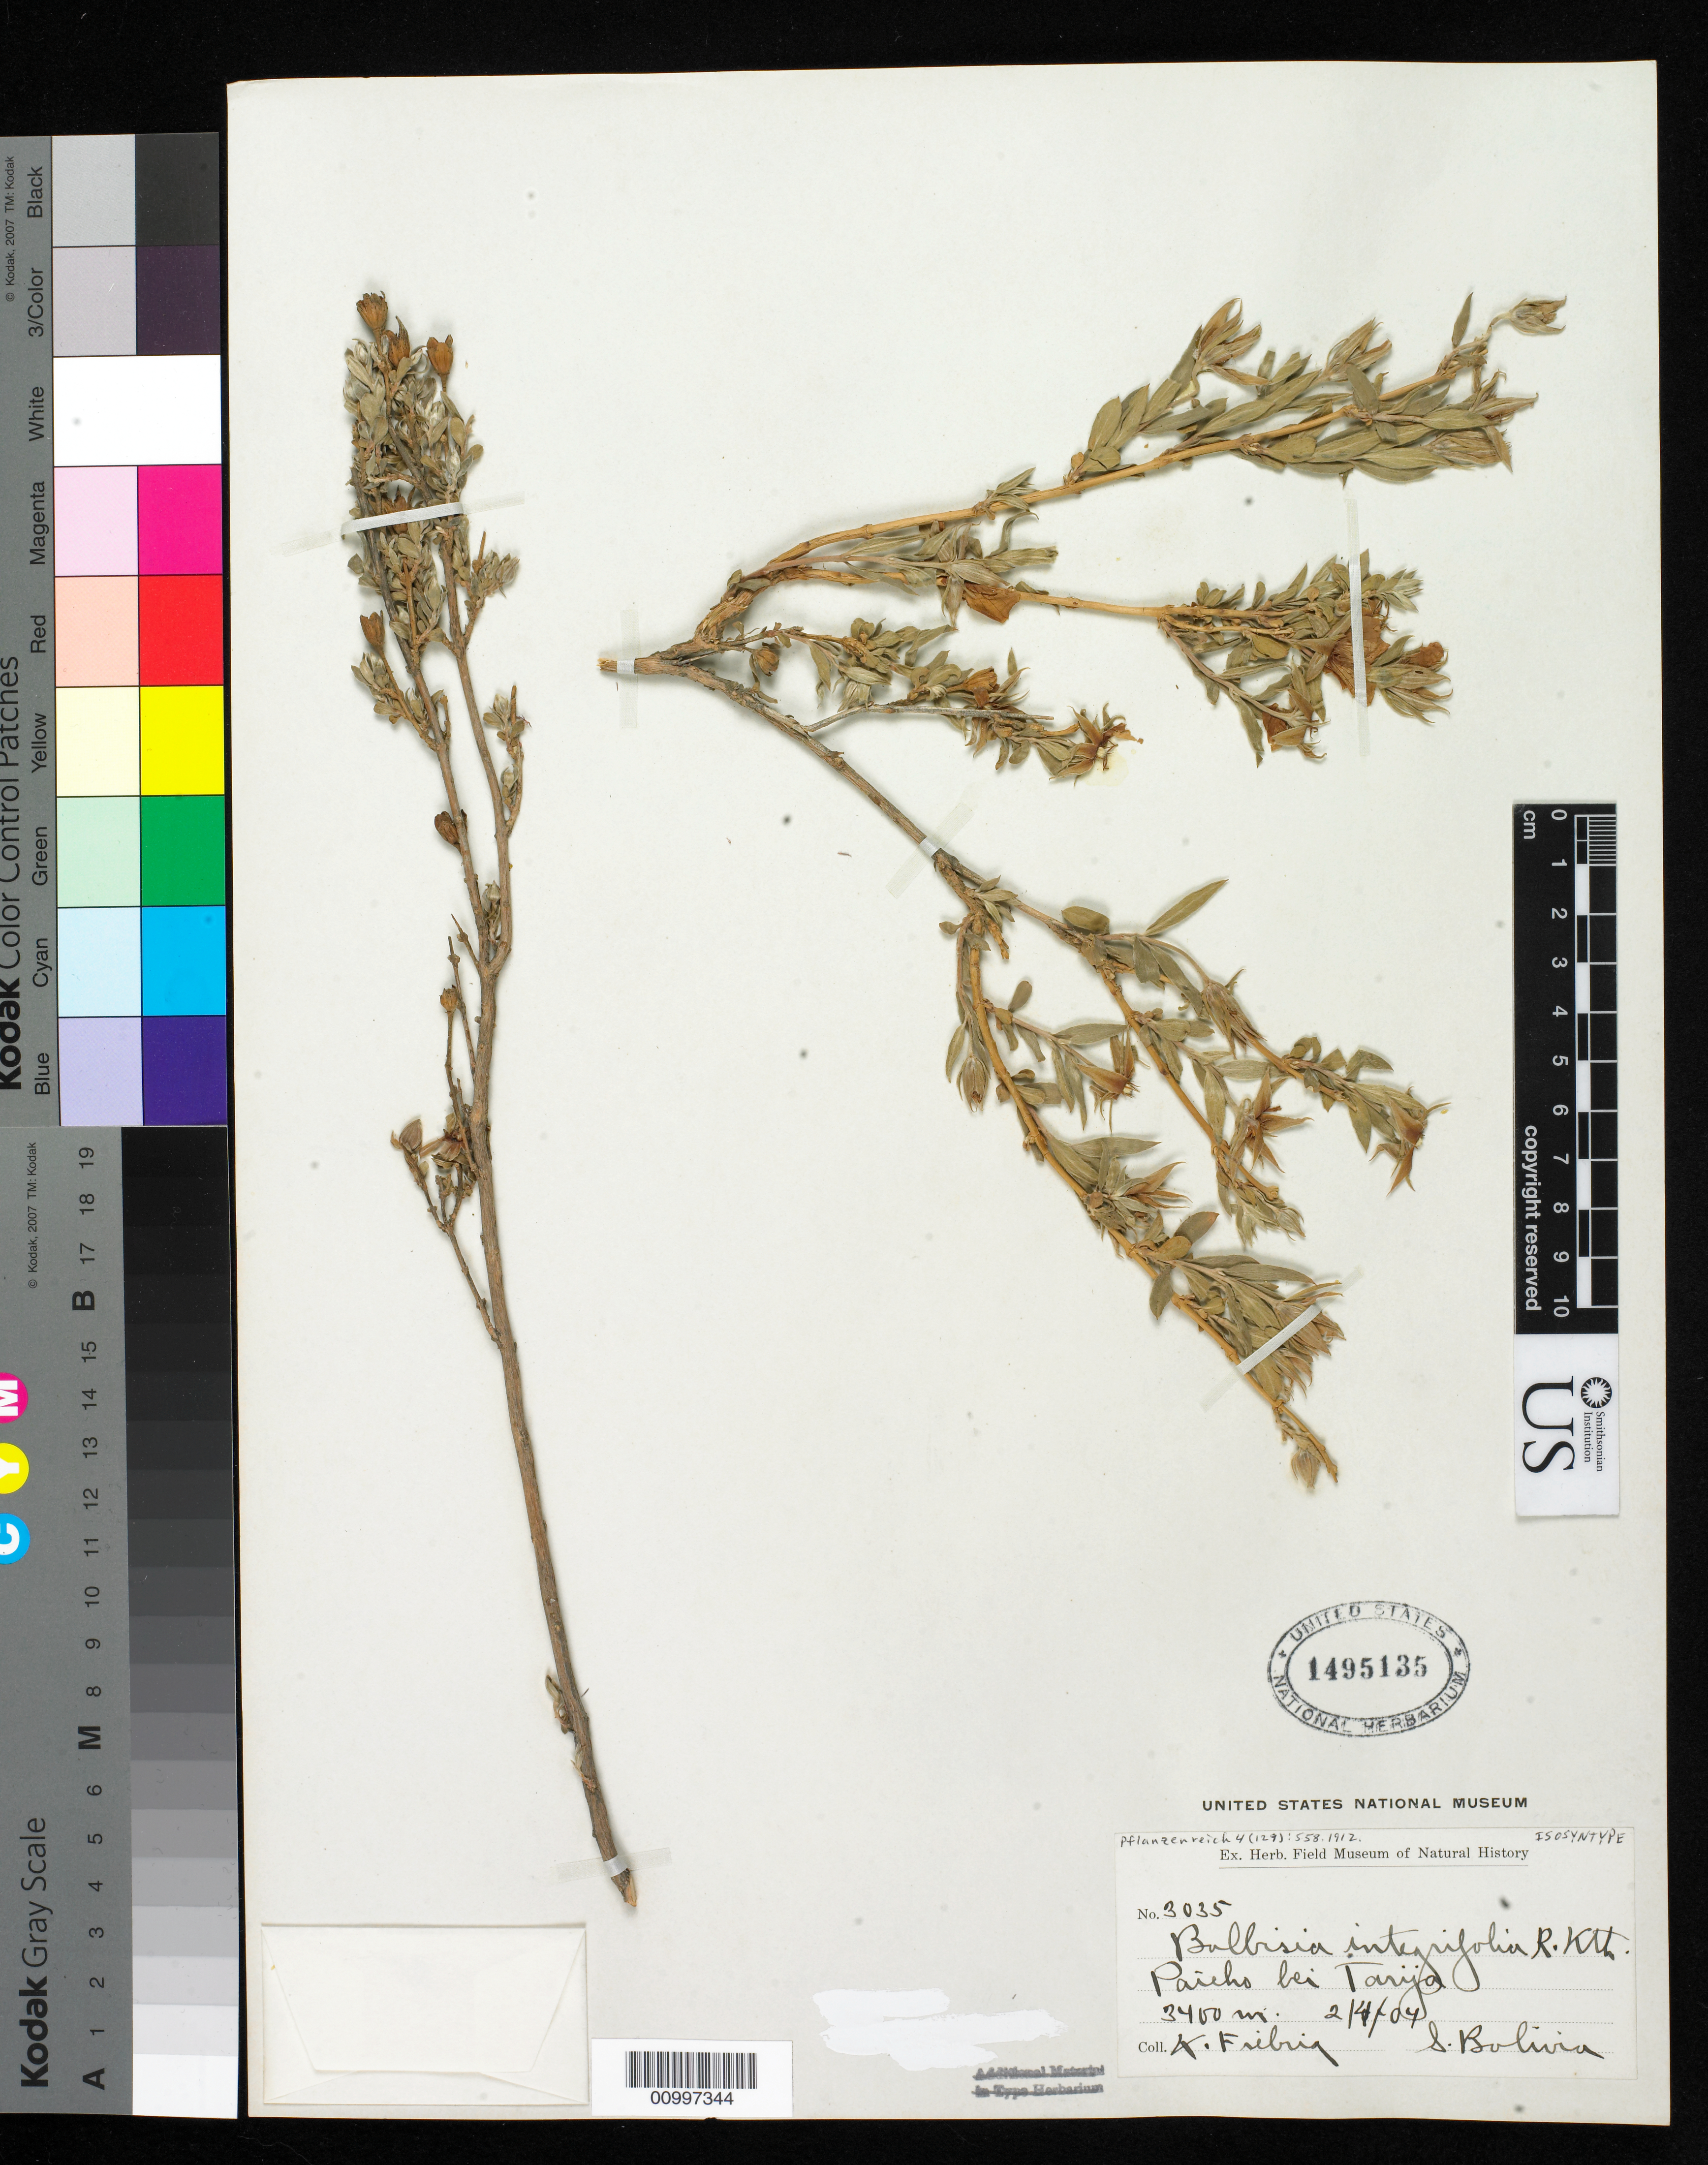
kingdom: Plantae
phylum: Tracheophyta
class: Magnoliopsida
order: Geraniales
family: Vivianiaceae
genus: Balbisia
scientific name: Balbisia integrifolia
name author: R. Knuth in Engl.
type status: Isosyntype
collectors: K. Fiebrig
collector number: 3035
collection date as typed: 04 Feb 1904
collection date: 1904-02-04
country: Bolivia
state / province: Tarija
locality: Paicho bei Tarija.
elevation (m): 3400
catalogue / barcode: US 1495135